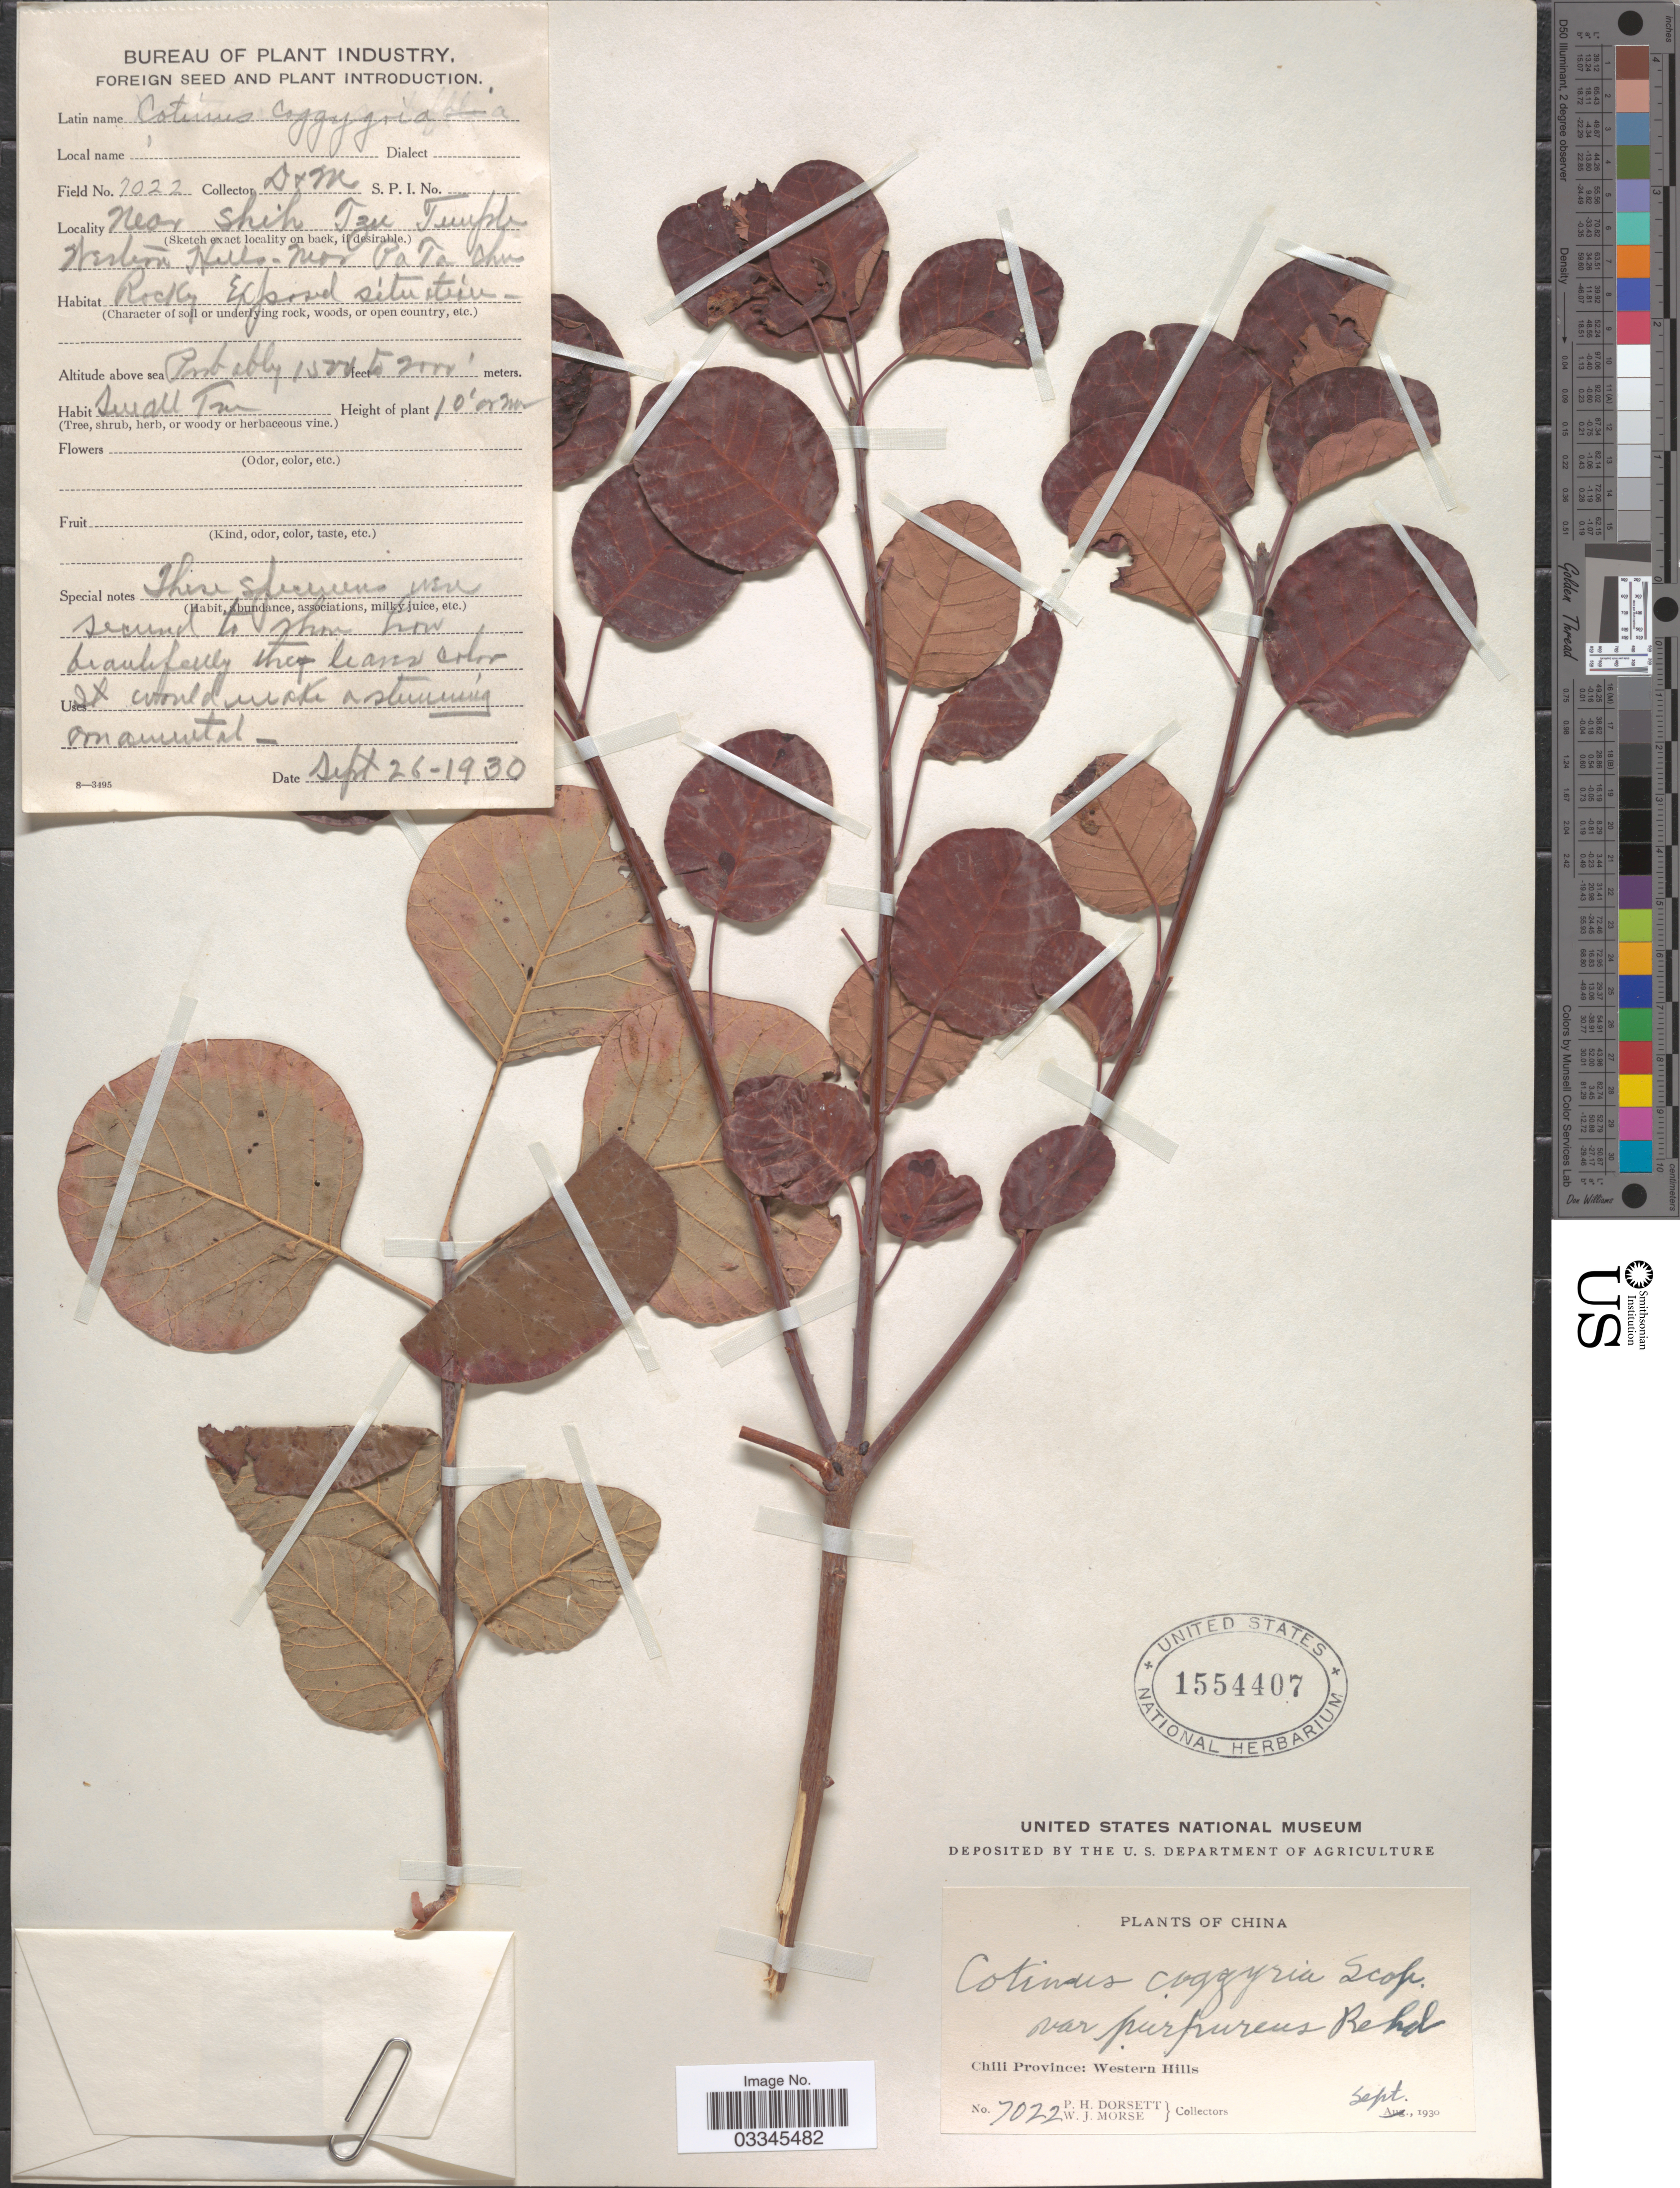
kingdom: Plantae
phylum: Tracheophyta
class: Magnoliopsida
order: Sapindales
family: Anacardiaceae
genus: Cotinus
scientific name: Cotinus coggygria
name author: Scop.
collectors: P. H. Dorsett & W. J. Morse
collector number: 7022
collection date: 1930-09-26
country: China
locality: Near Shih Tzu Tuuph western Hills - near Pa Ta Chu. [interpreted] Chili Province: Western Hills.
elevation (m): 457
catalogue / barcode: US 1554407